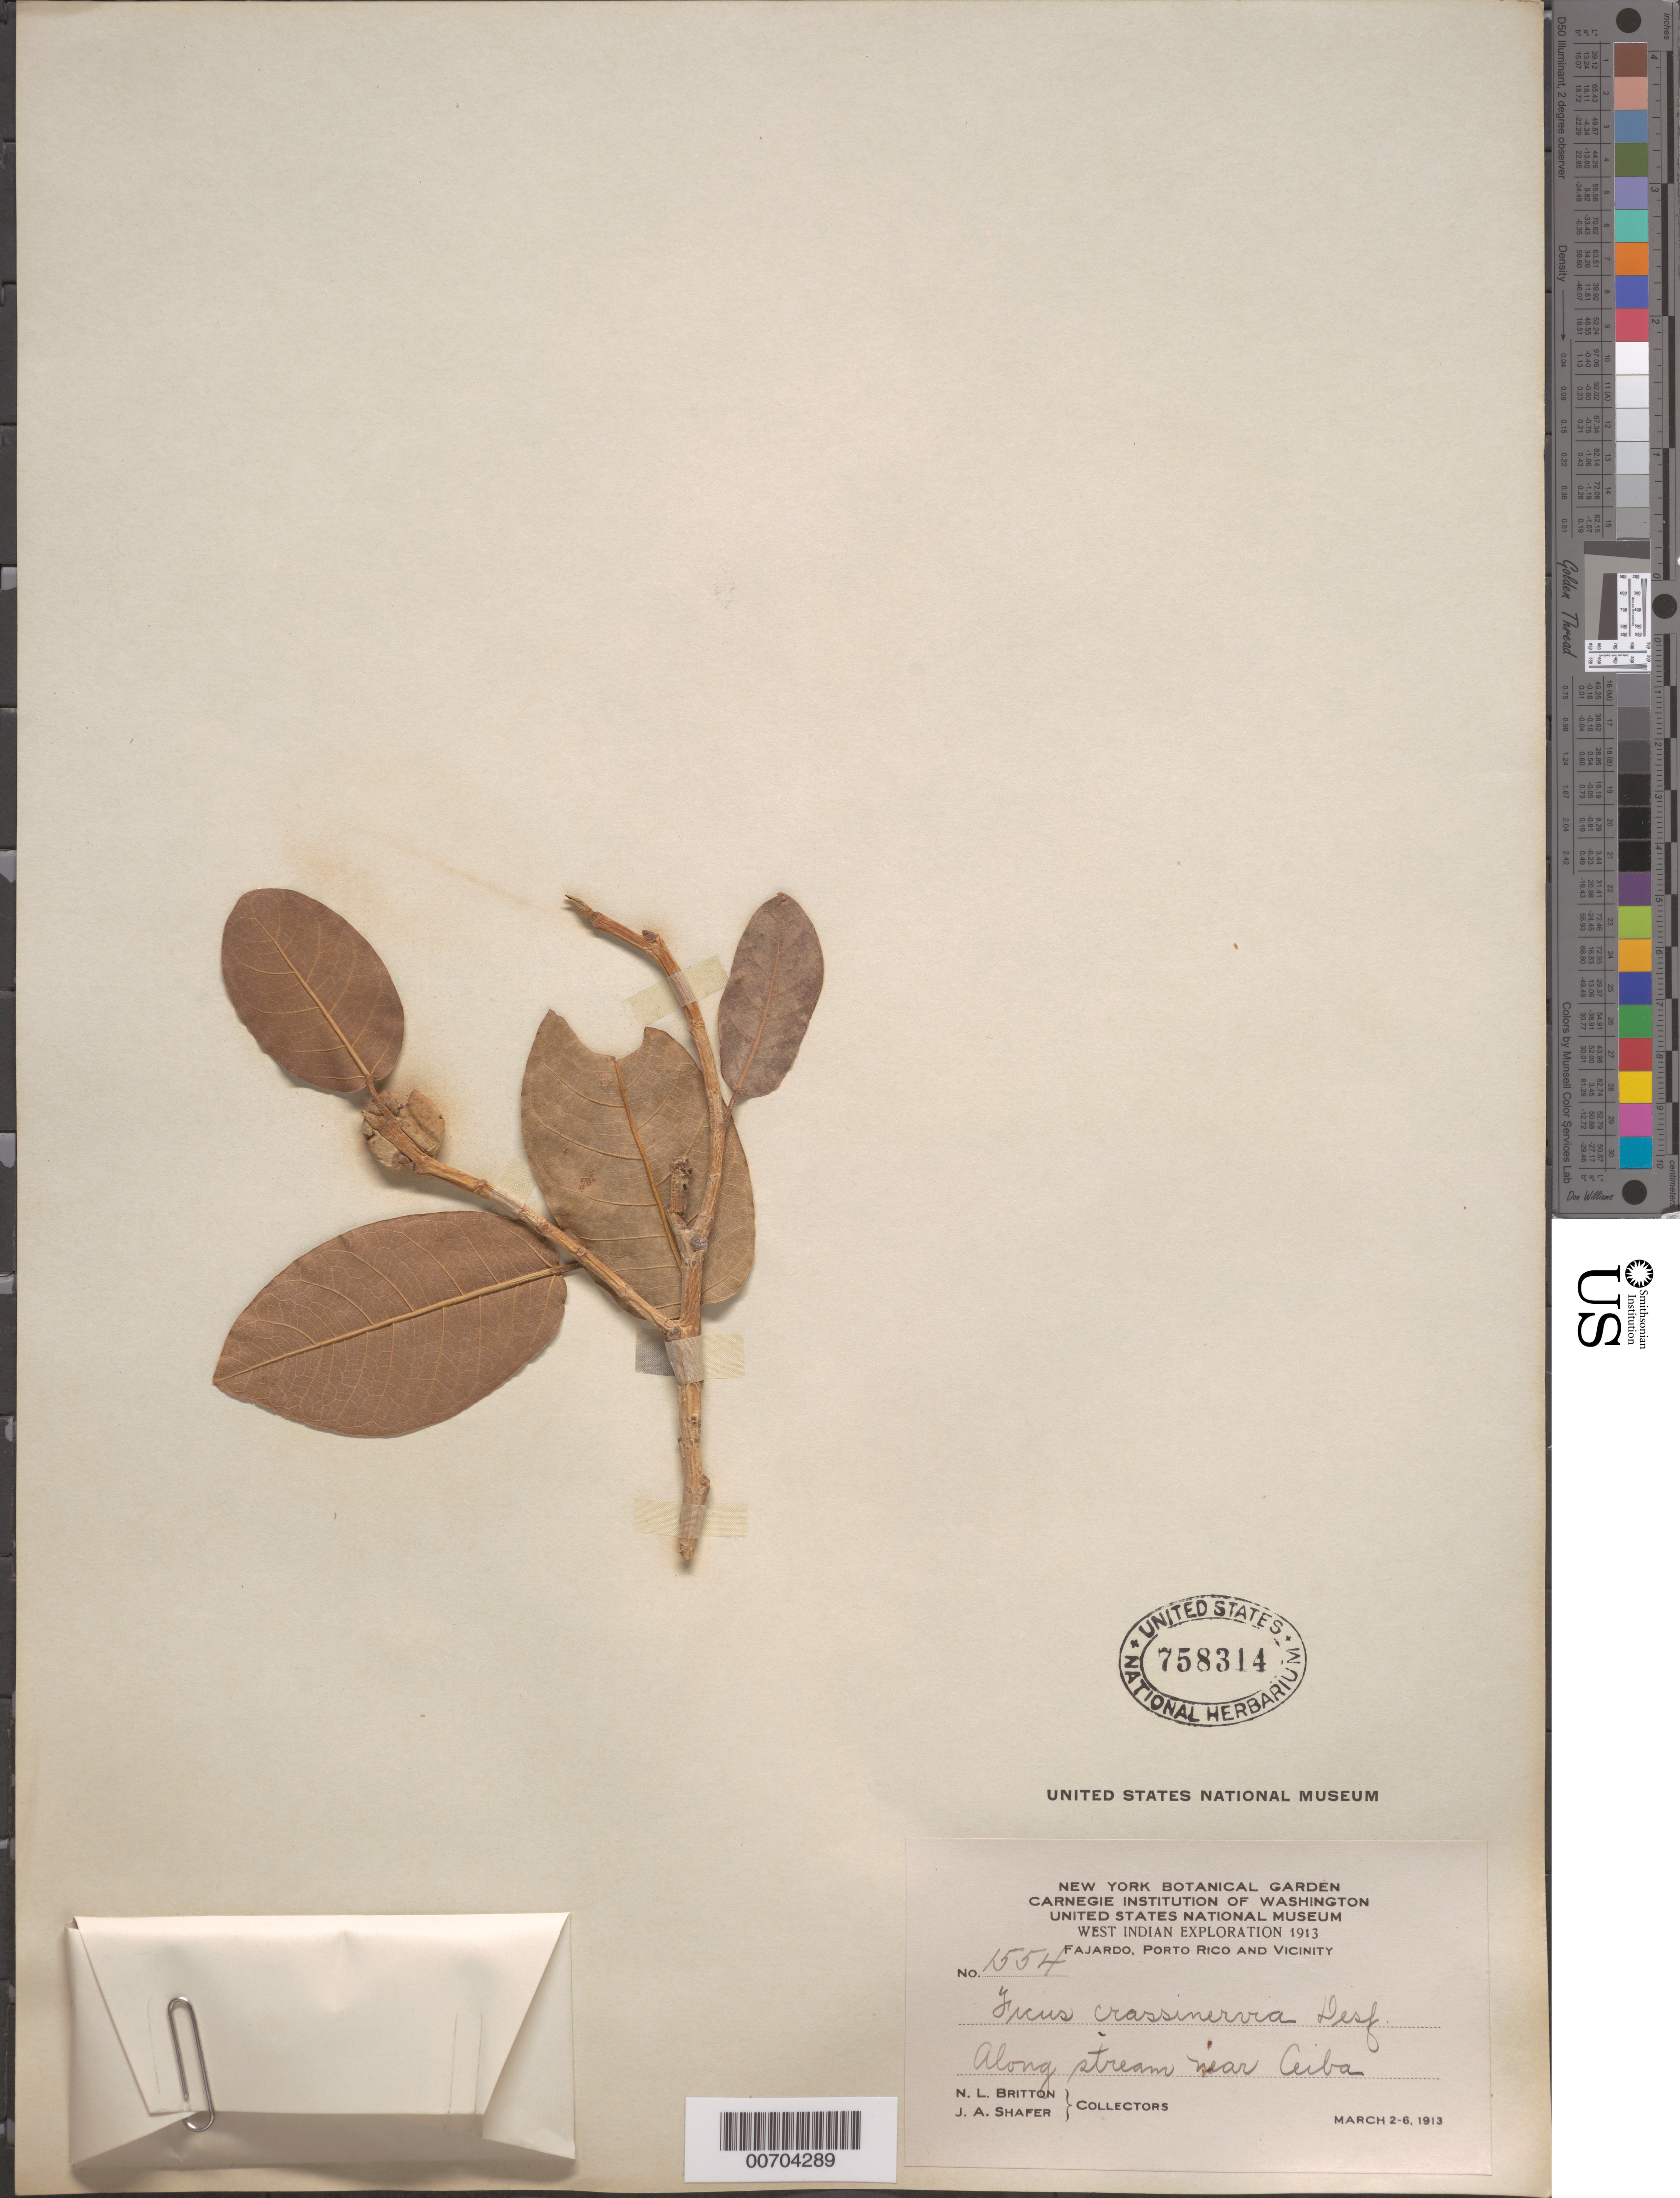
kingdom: Plantae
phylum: Tracheophyta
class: Magnoliopsida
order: Rosales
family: Moraceae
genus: Ficus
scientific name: Ficus crassinervia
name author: Desf. ex Willd.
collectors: N. Britton & J. A. Shafer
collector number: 1554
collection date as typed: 02 Mar 1913 to 6 Mar 1913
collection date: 1913-03-02/1913-03-06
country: Puerto Rico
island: Greater Antilles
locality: Fajardo, vic of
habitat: Along stream near Ceiba.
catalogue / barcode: US 758314